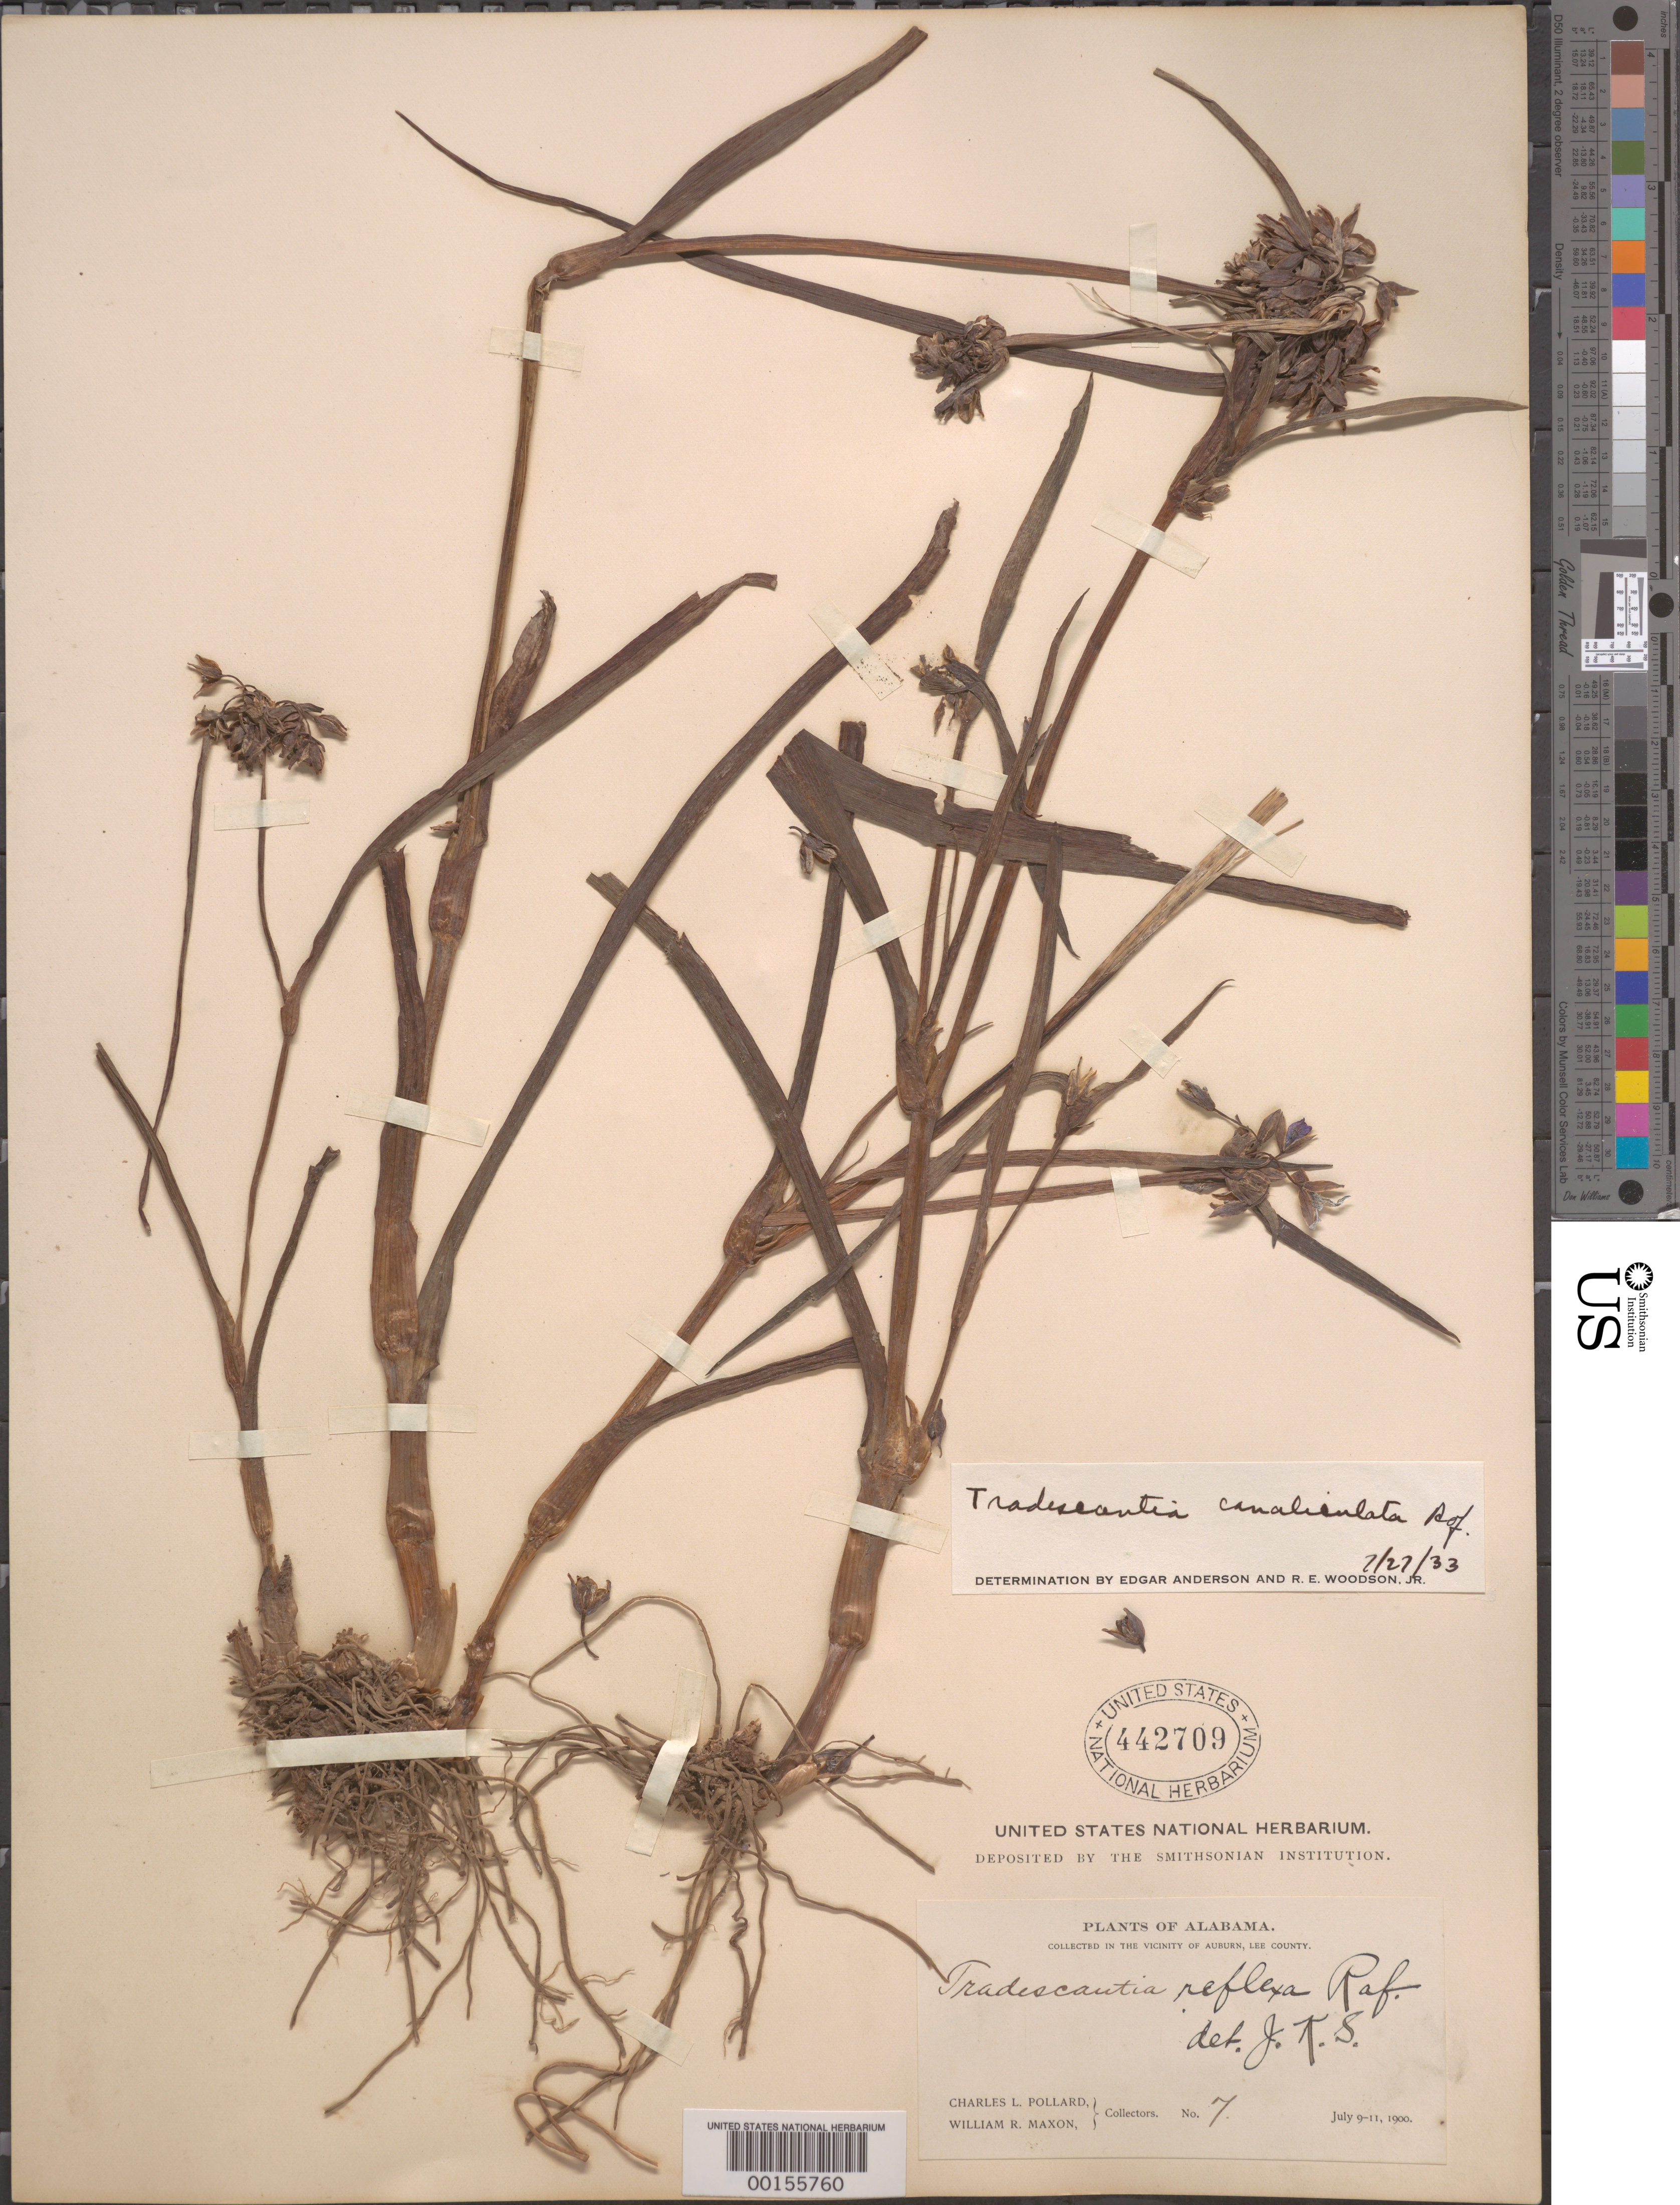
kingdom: Plantae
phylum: Tracheophyta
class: Liliopsida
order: Commelinales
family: Commelinaceae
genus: Tradescantia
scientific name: Tradescantia ohiensis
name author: Raf.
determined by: Woodward, R. E.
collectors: C. L. Pollard & W. R. Maxon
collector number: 07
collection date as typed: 09 Jul 1900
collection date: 1900-07-09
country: United States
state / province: Alabama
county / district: Lee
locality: Auburn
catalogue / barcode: US 442709